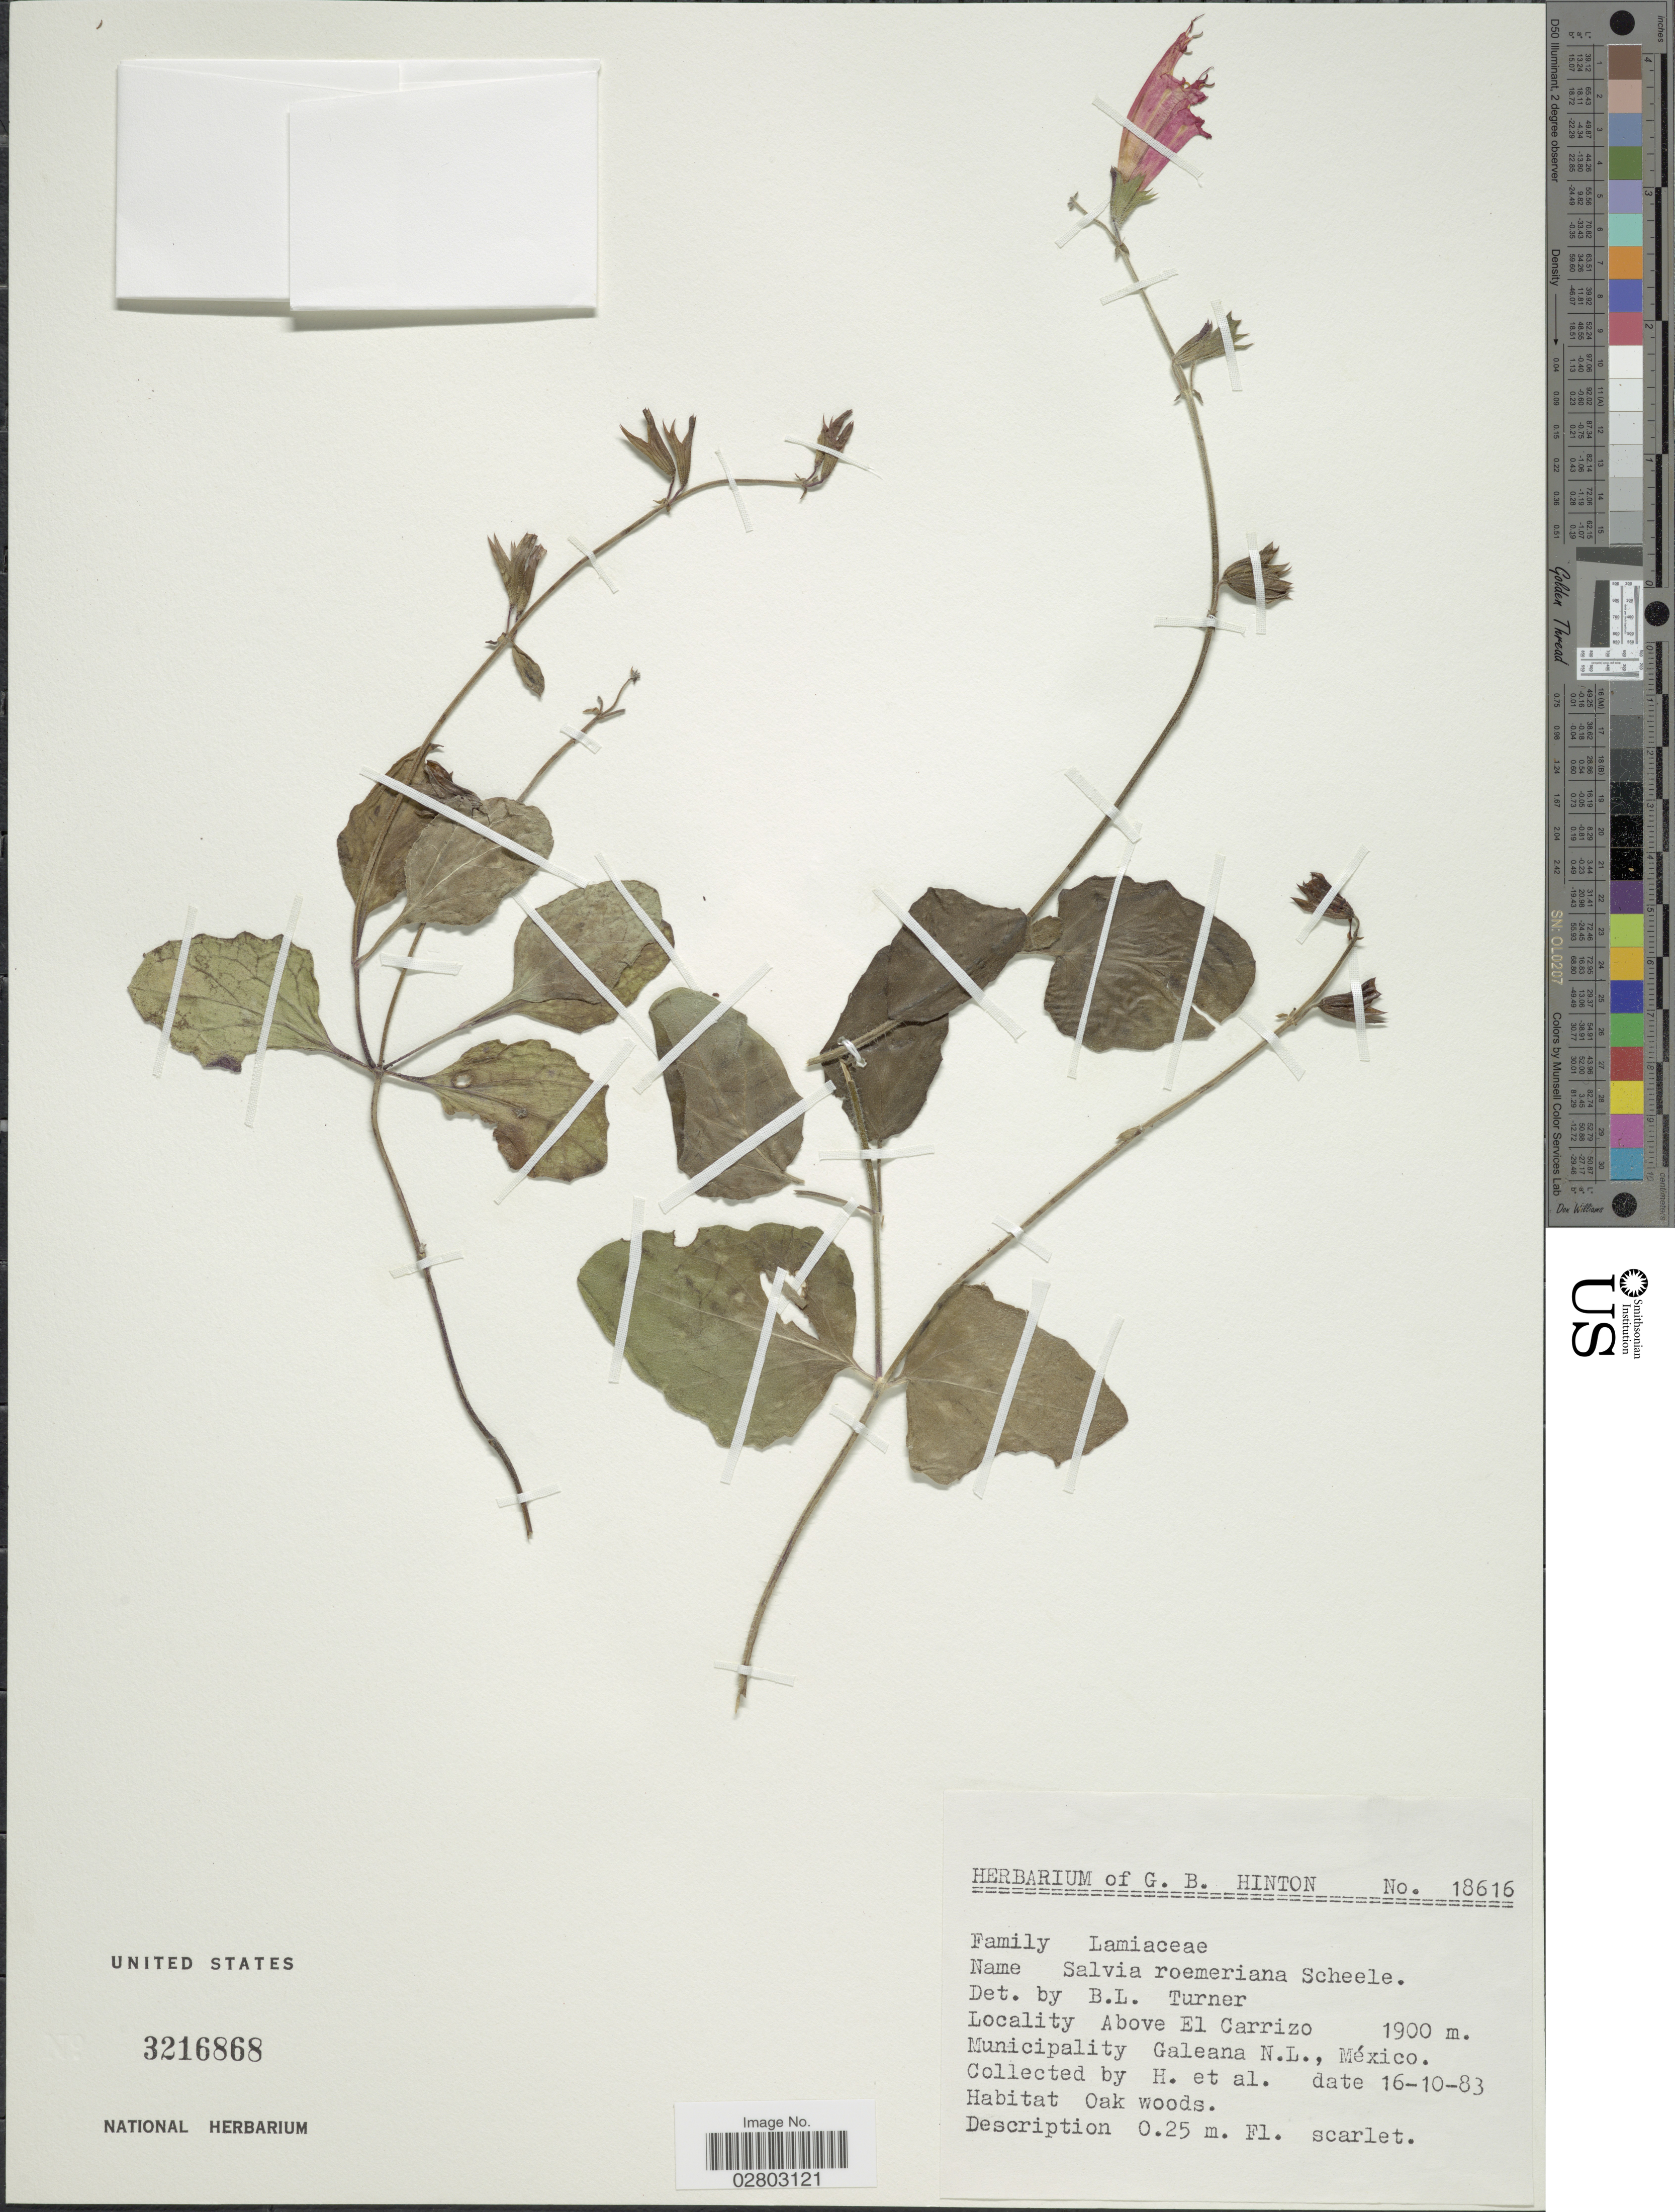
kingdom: Plantae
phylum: Tracheophyta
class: Magnoliopsida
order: Lamiales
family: Lamiaceae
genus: Salvia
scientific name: Salvia roemeriana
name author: Scheele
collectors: G. B. Hinton & et al.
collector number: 18616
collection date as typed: Transcribed d/m/y: 16/10/83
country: Mexico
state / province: Nuevo León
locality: Above El Carrizo, Municipality Galeana N.L.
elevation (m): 1900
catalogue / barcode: US 3216868